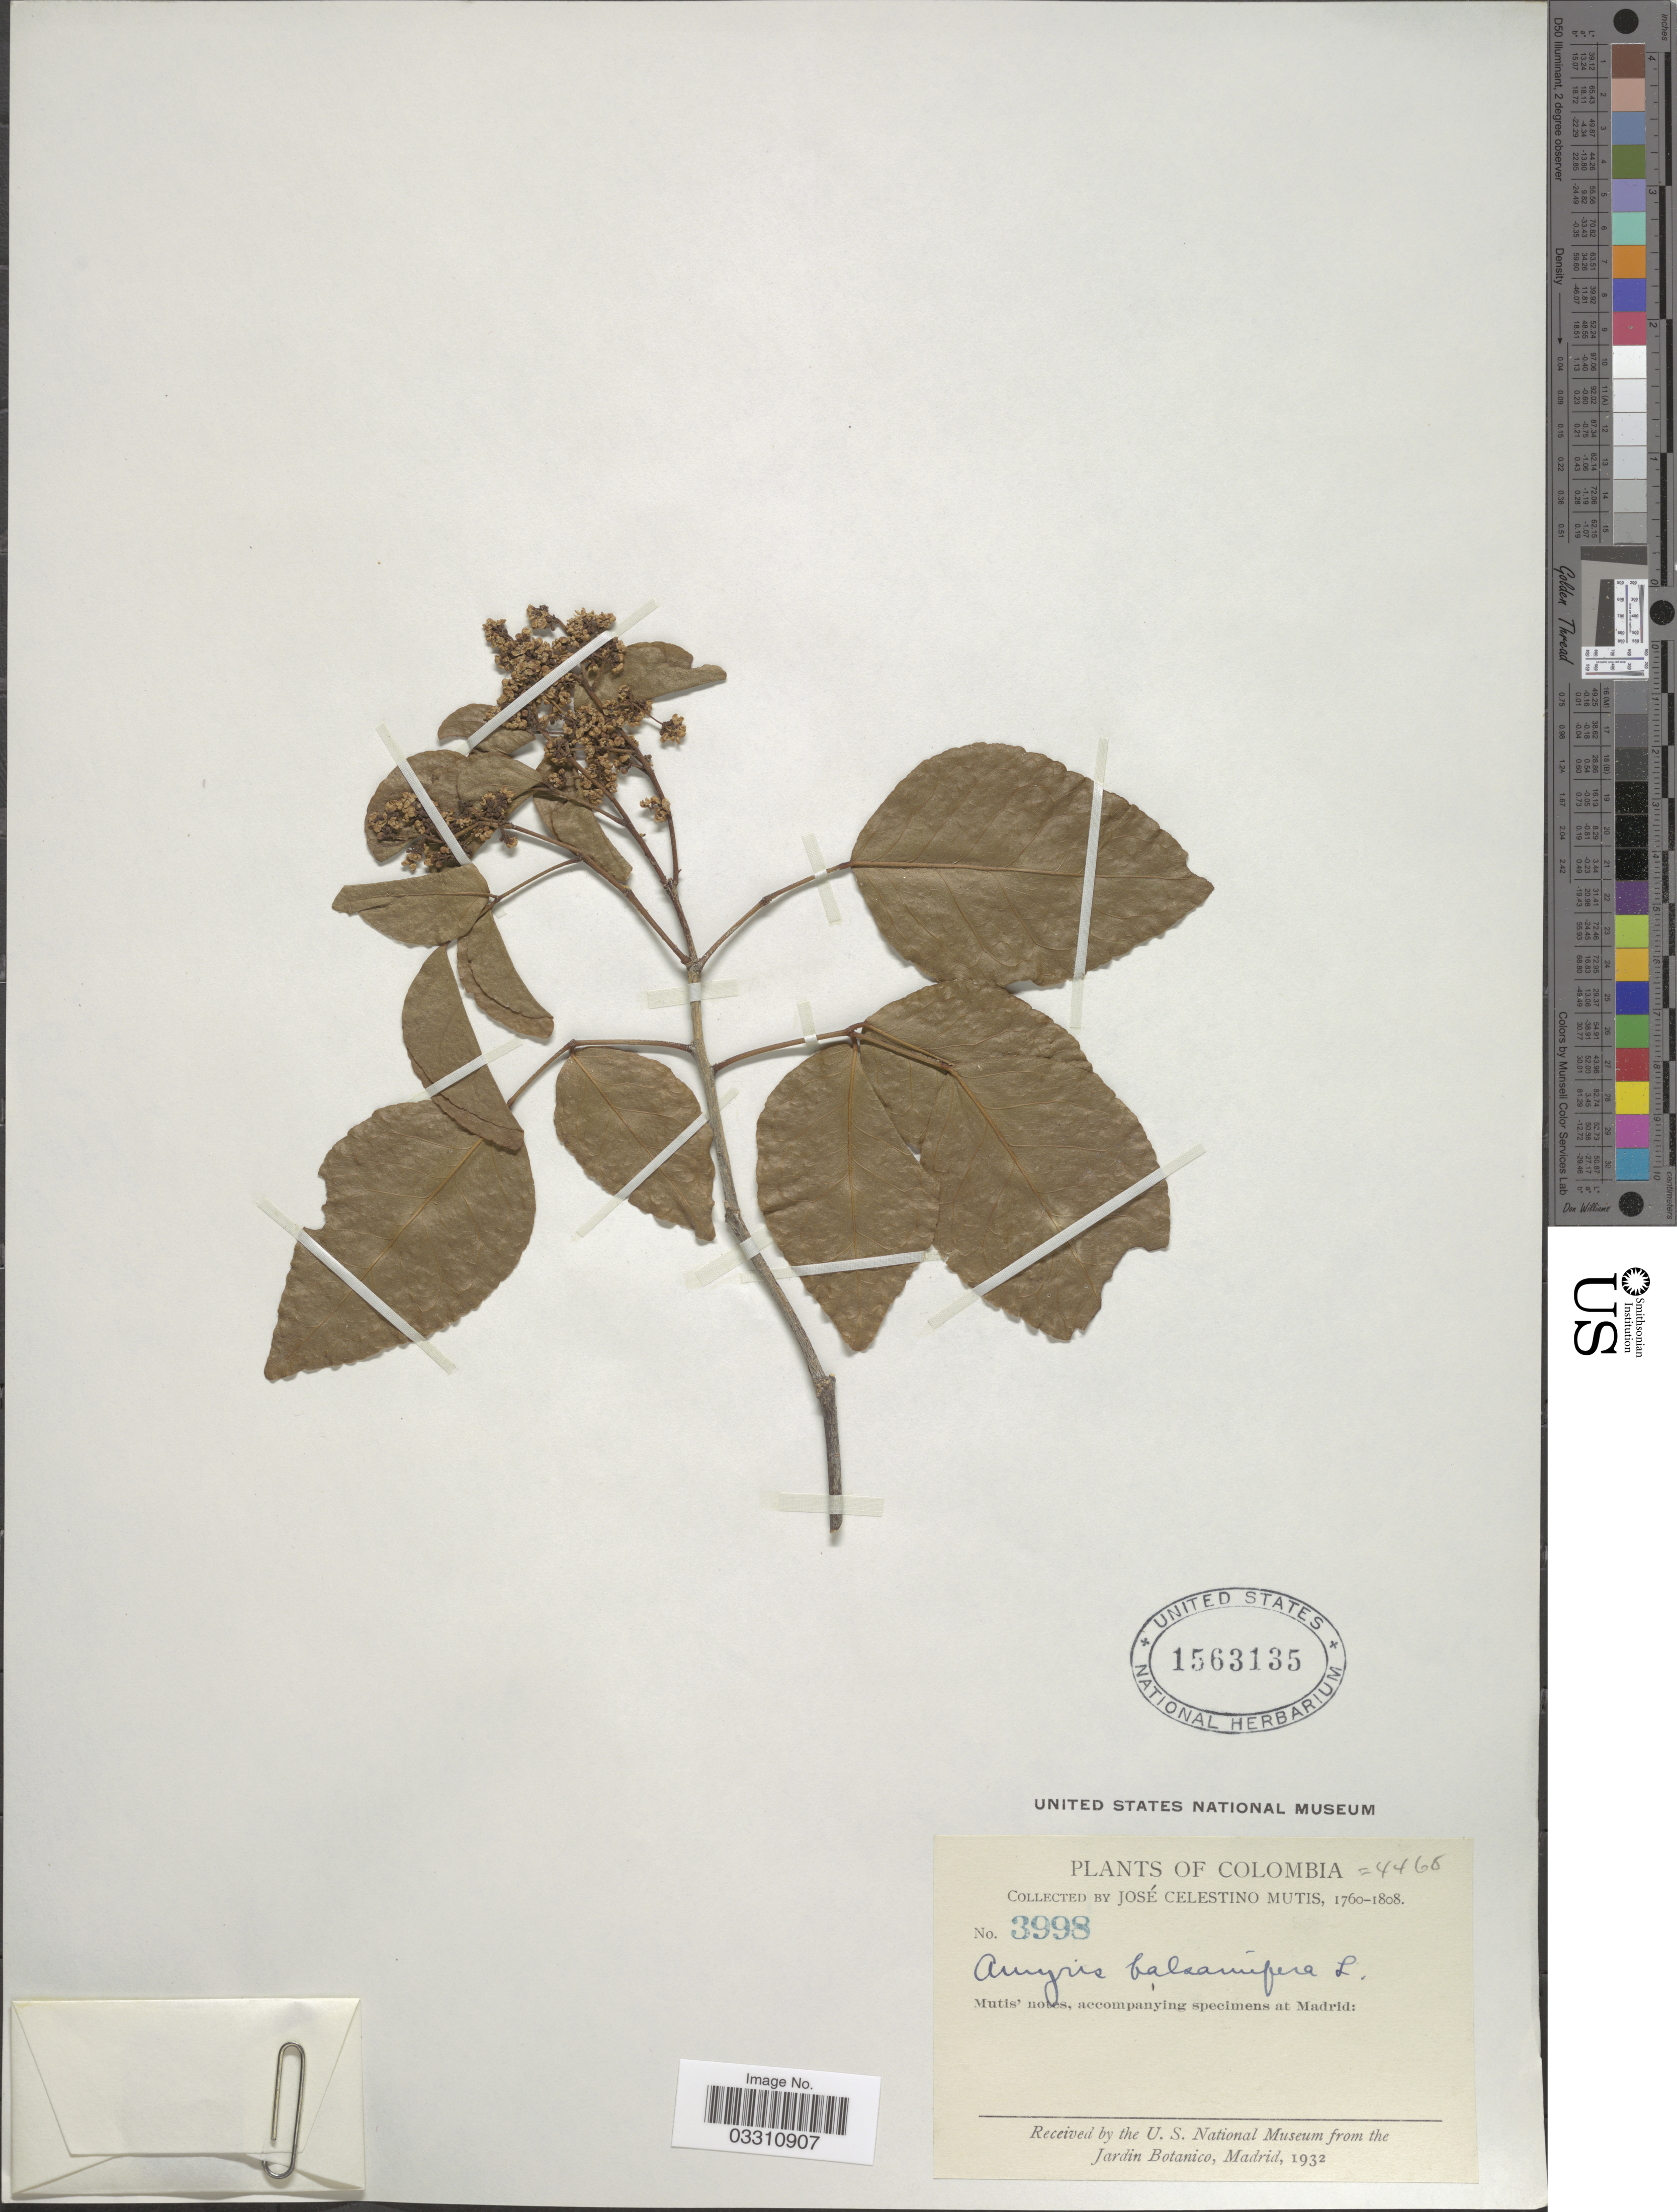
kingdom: Plantae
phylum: Tracheophyta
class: Magnoliopsida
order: Sapindales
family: Rutaceae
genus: Amyris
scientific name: Amyris sp.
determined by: Londoño-Echeverri, Y.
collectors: J. C. B. Mutis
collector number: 3998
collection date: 1760/1808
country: Colombia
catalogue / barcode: US 1563135